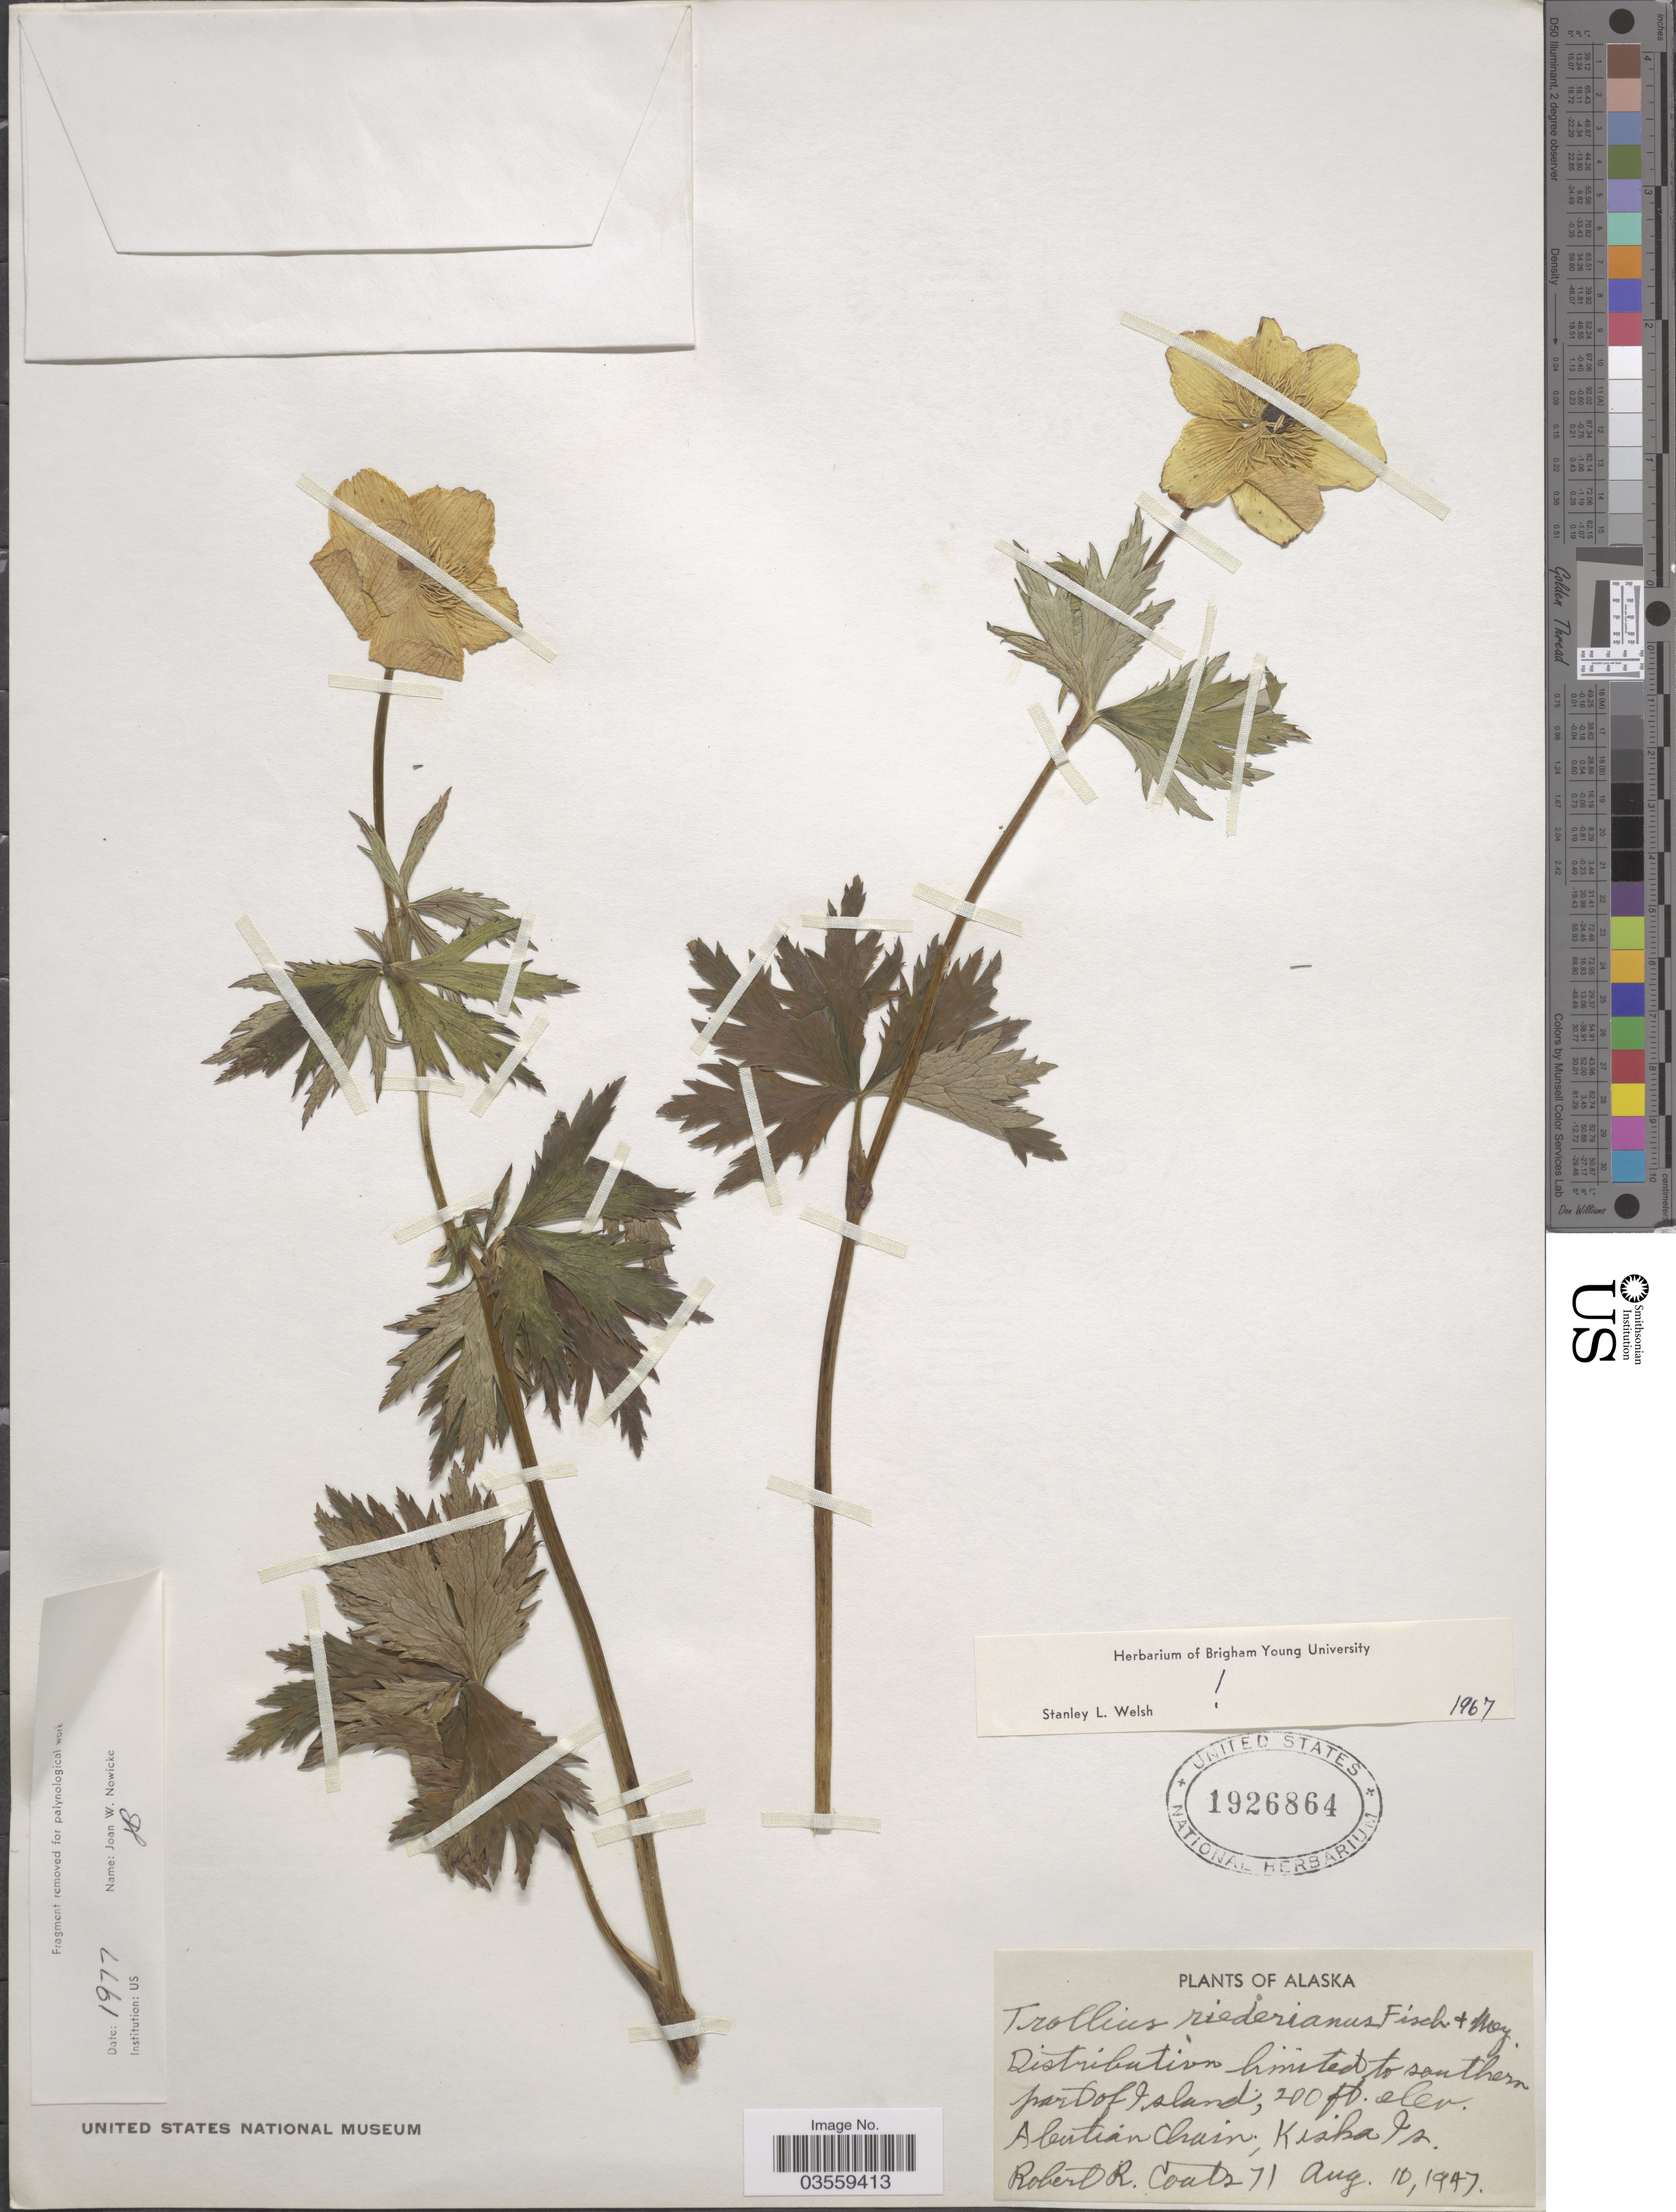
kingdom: Plantae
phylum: Tracheophyta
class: Magnoliopsida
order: Ranunculales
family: Ranunculaceae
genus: Trollius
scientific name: Trollius riederianus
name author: Fisch. & C.A. Mey.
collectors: R. Coats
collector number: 71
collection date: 1947-08-10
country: United States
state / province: Alaska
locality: Southern part of Island. Aleutian Chain; Kiska Is.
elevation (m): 61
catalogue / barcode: US 1926864